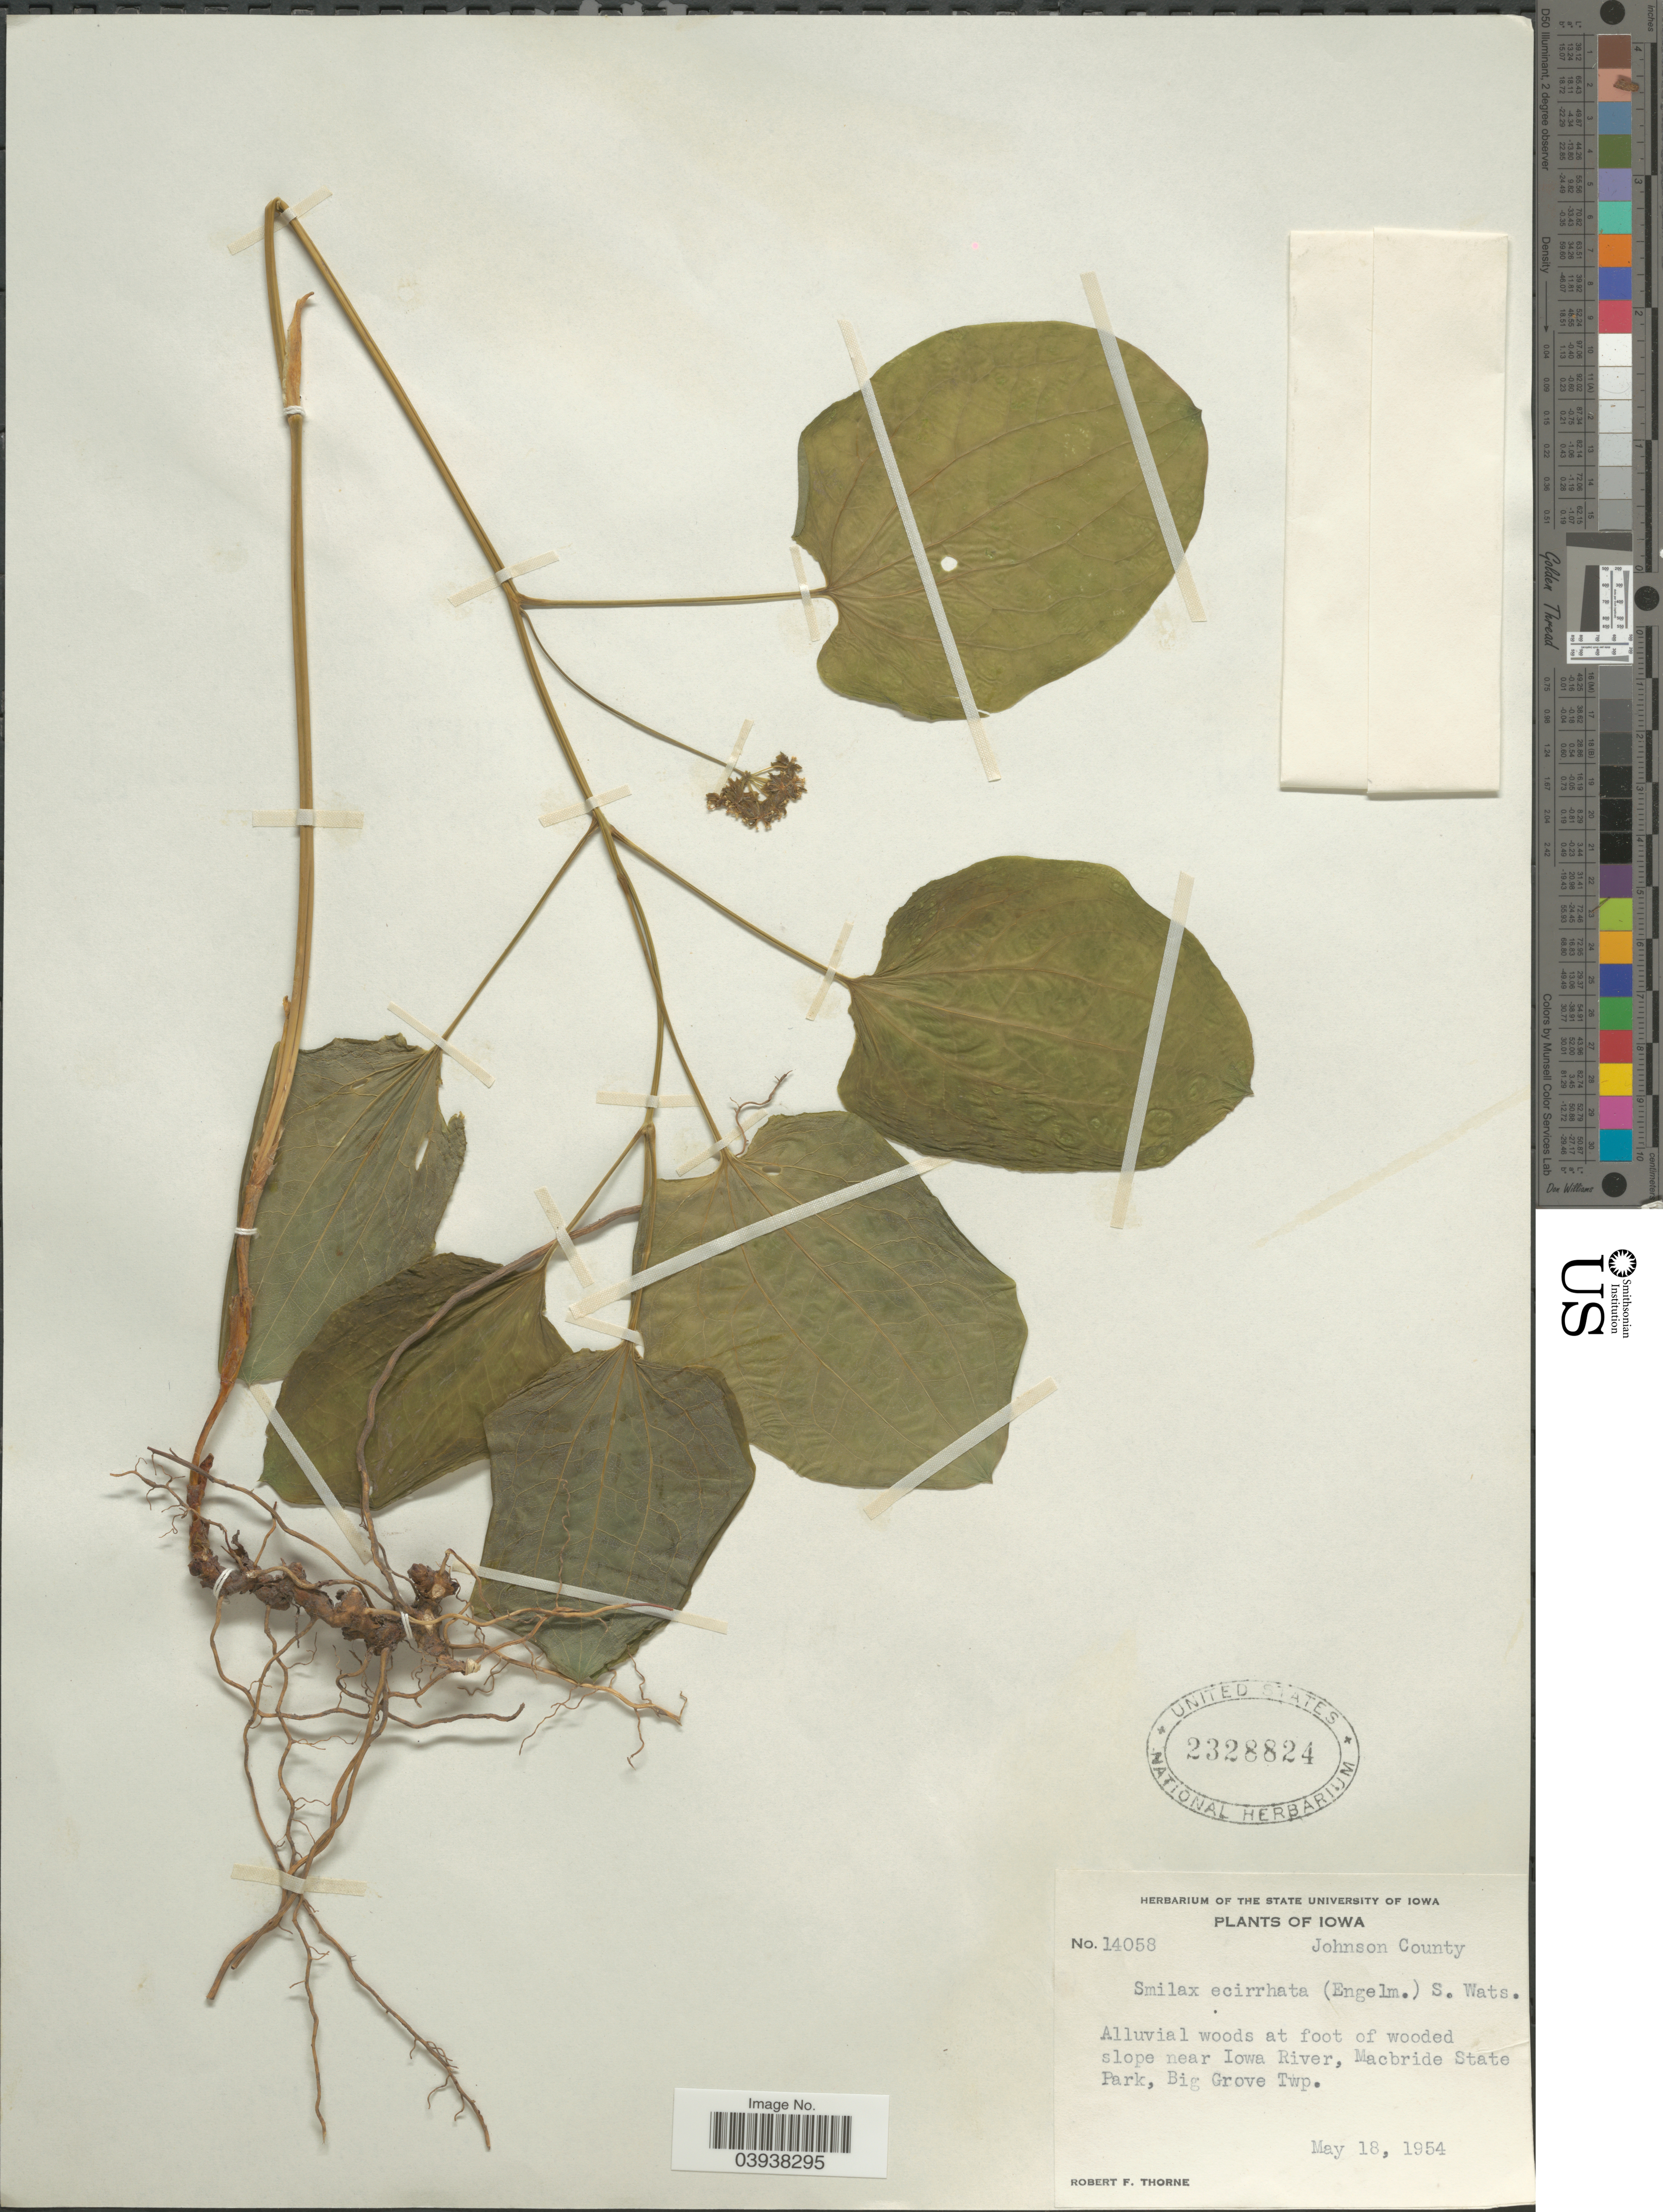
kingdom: Plantae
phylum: Tracheophyta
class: Liliopsida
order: Liliales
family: Smilacaceae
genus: Smilax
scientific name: Smilax ecirrhata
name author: (Engelm. ex Kunth) S. Watson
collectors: R. F. Thorne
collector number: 14058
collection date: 1954-05-18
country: United States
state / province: Iowa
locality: Johnson County. Alluvial woods at foot of wooded slope near Iowa River, Macbride State Park, Big Grove Twp.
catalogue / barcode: US 2328824